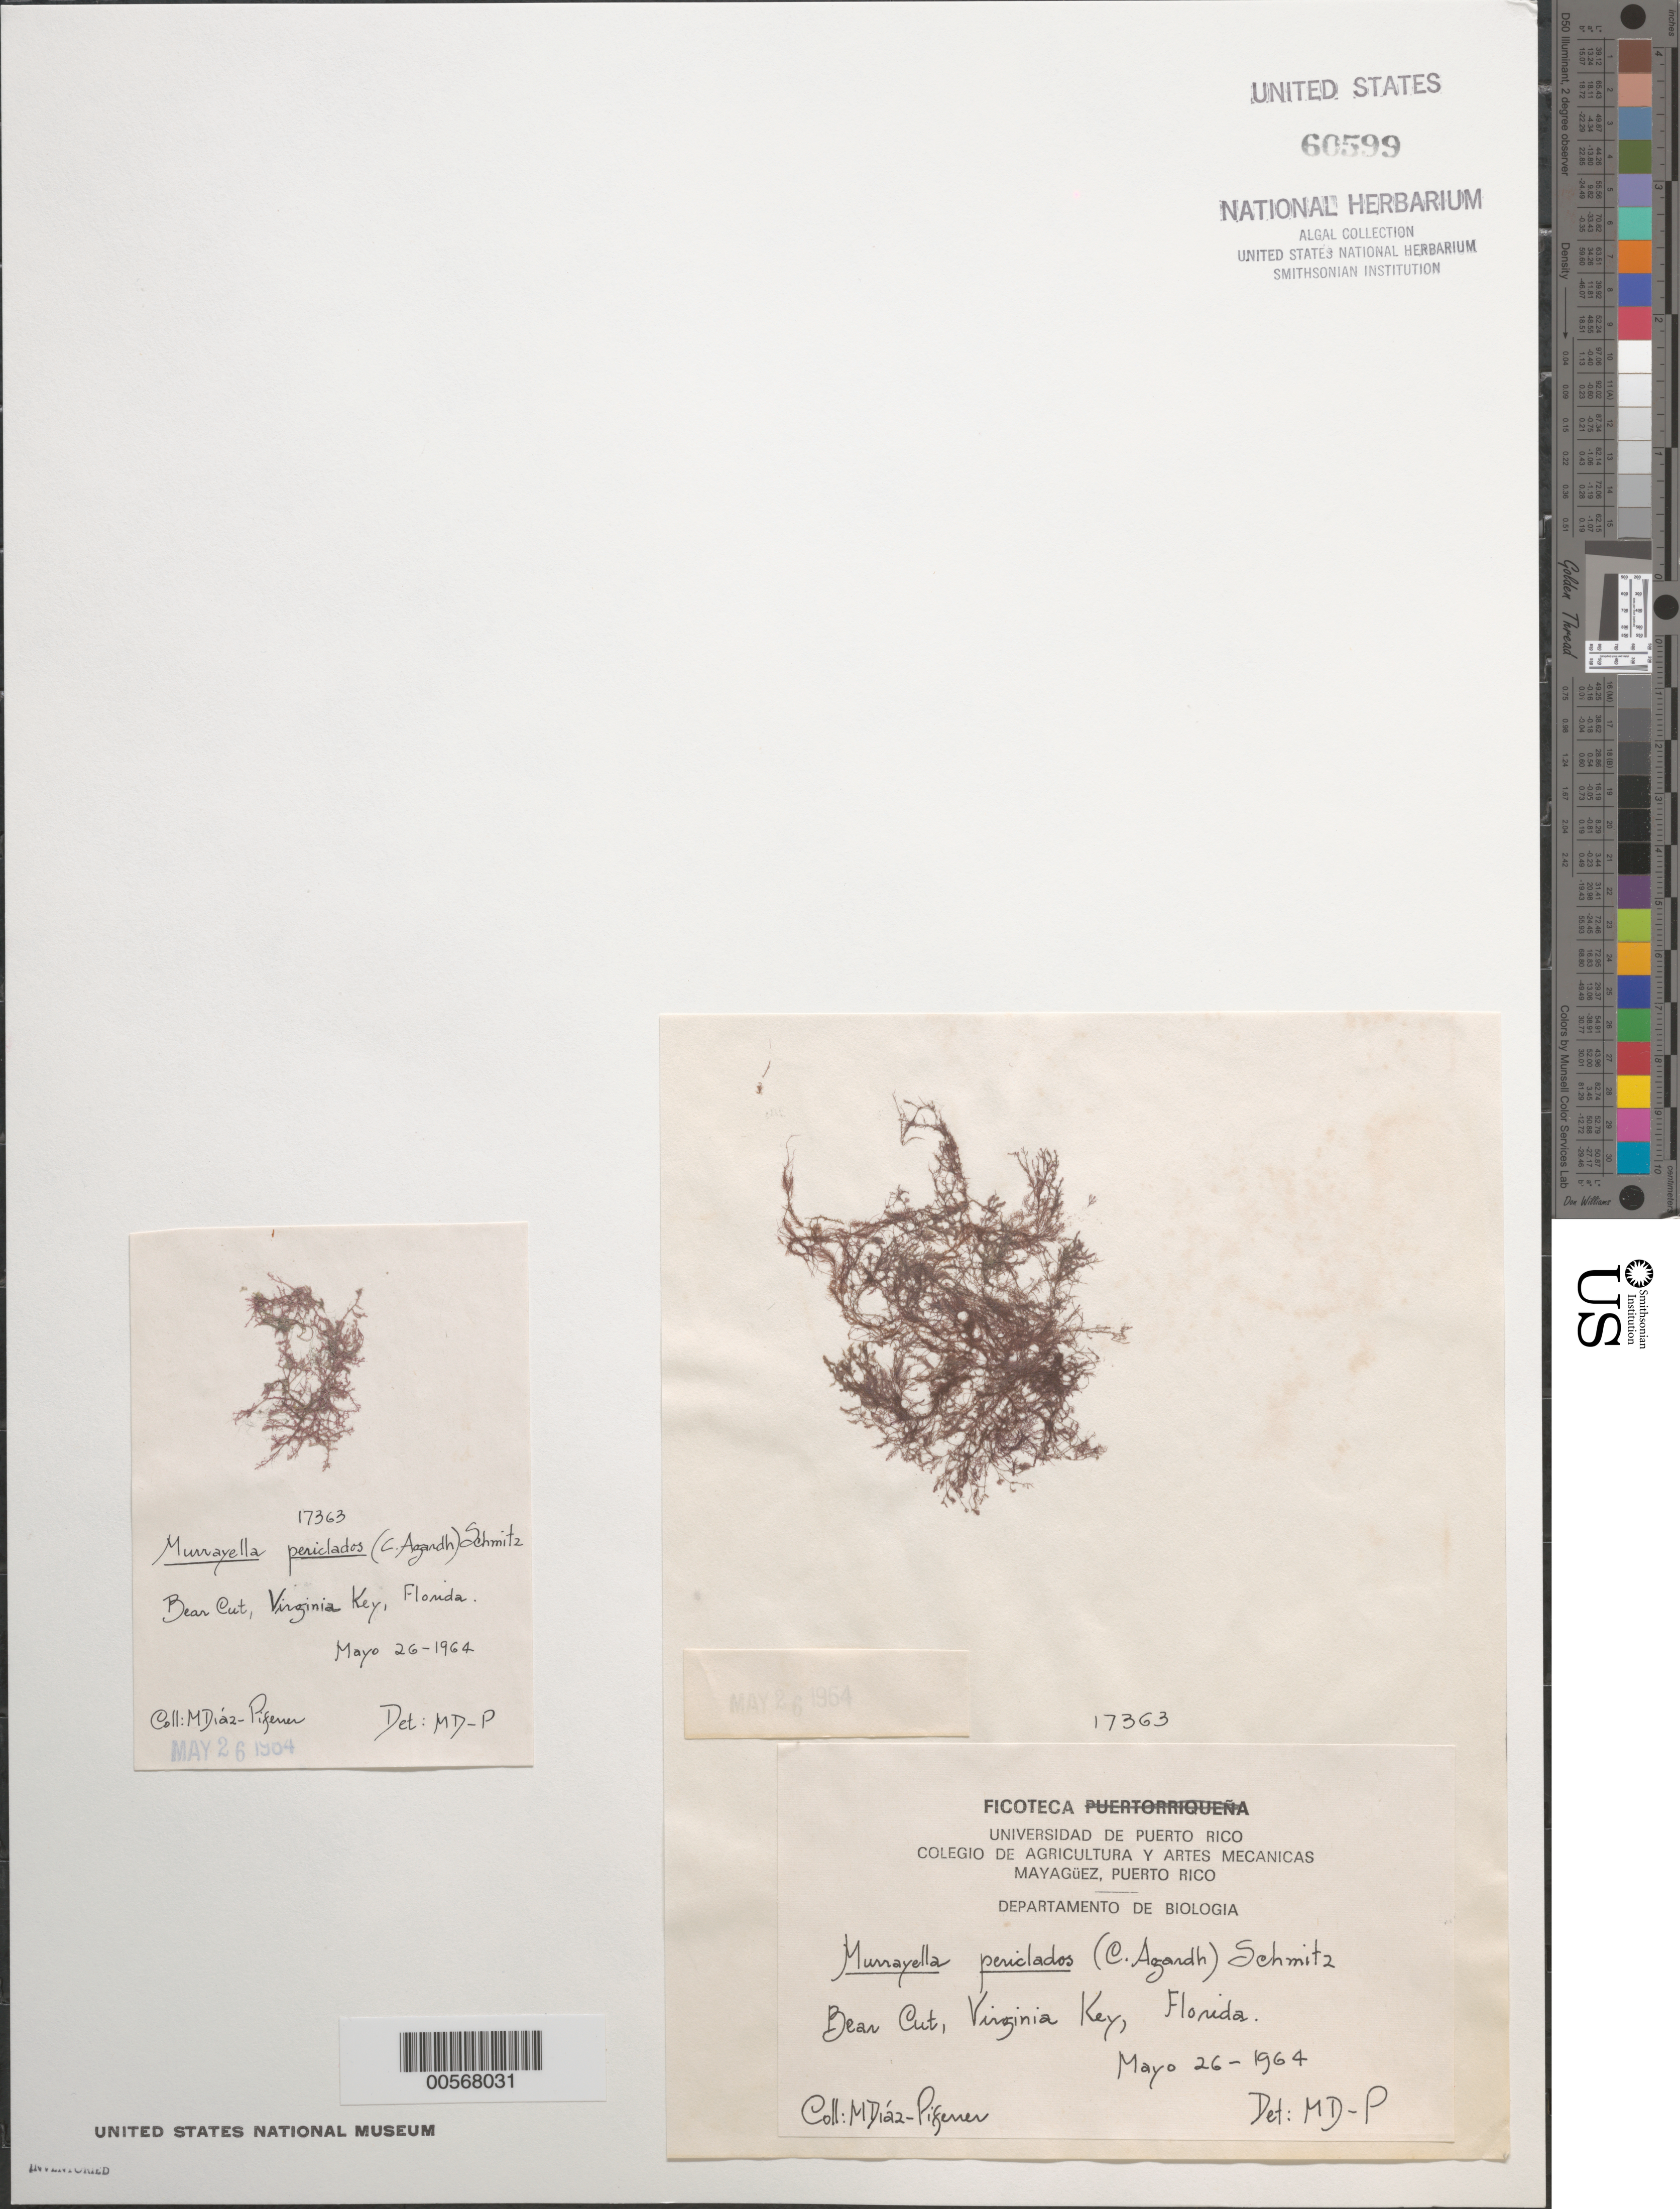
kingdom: Plantae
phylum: Rhodophyta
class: Florideophyceae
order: Ceramiales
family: Rhodomelaceae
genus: Murrayella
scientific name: Murrayella periclados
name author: (C. Agardh) F. Schmitz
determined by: Diaz-Piferrer, M.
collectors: M. Diaz-Piferrer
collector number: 17363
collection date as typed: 26 May 1964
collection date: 1964-05-26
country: United States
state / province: Florida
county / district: Miami-Dade County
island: Virginia Key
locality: Bear Cut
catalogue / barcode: US 60599